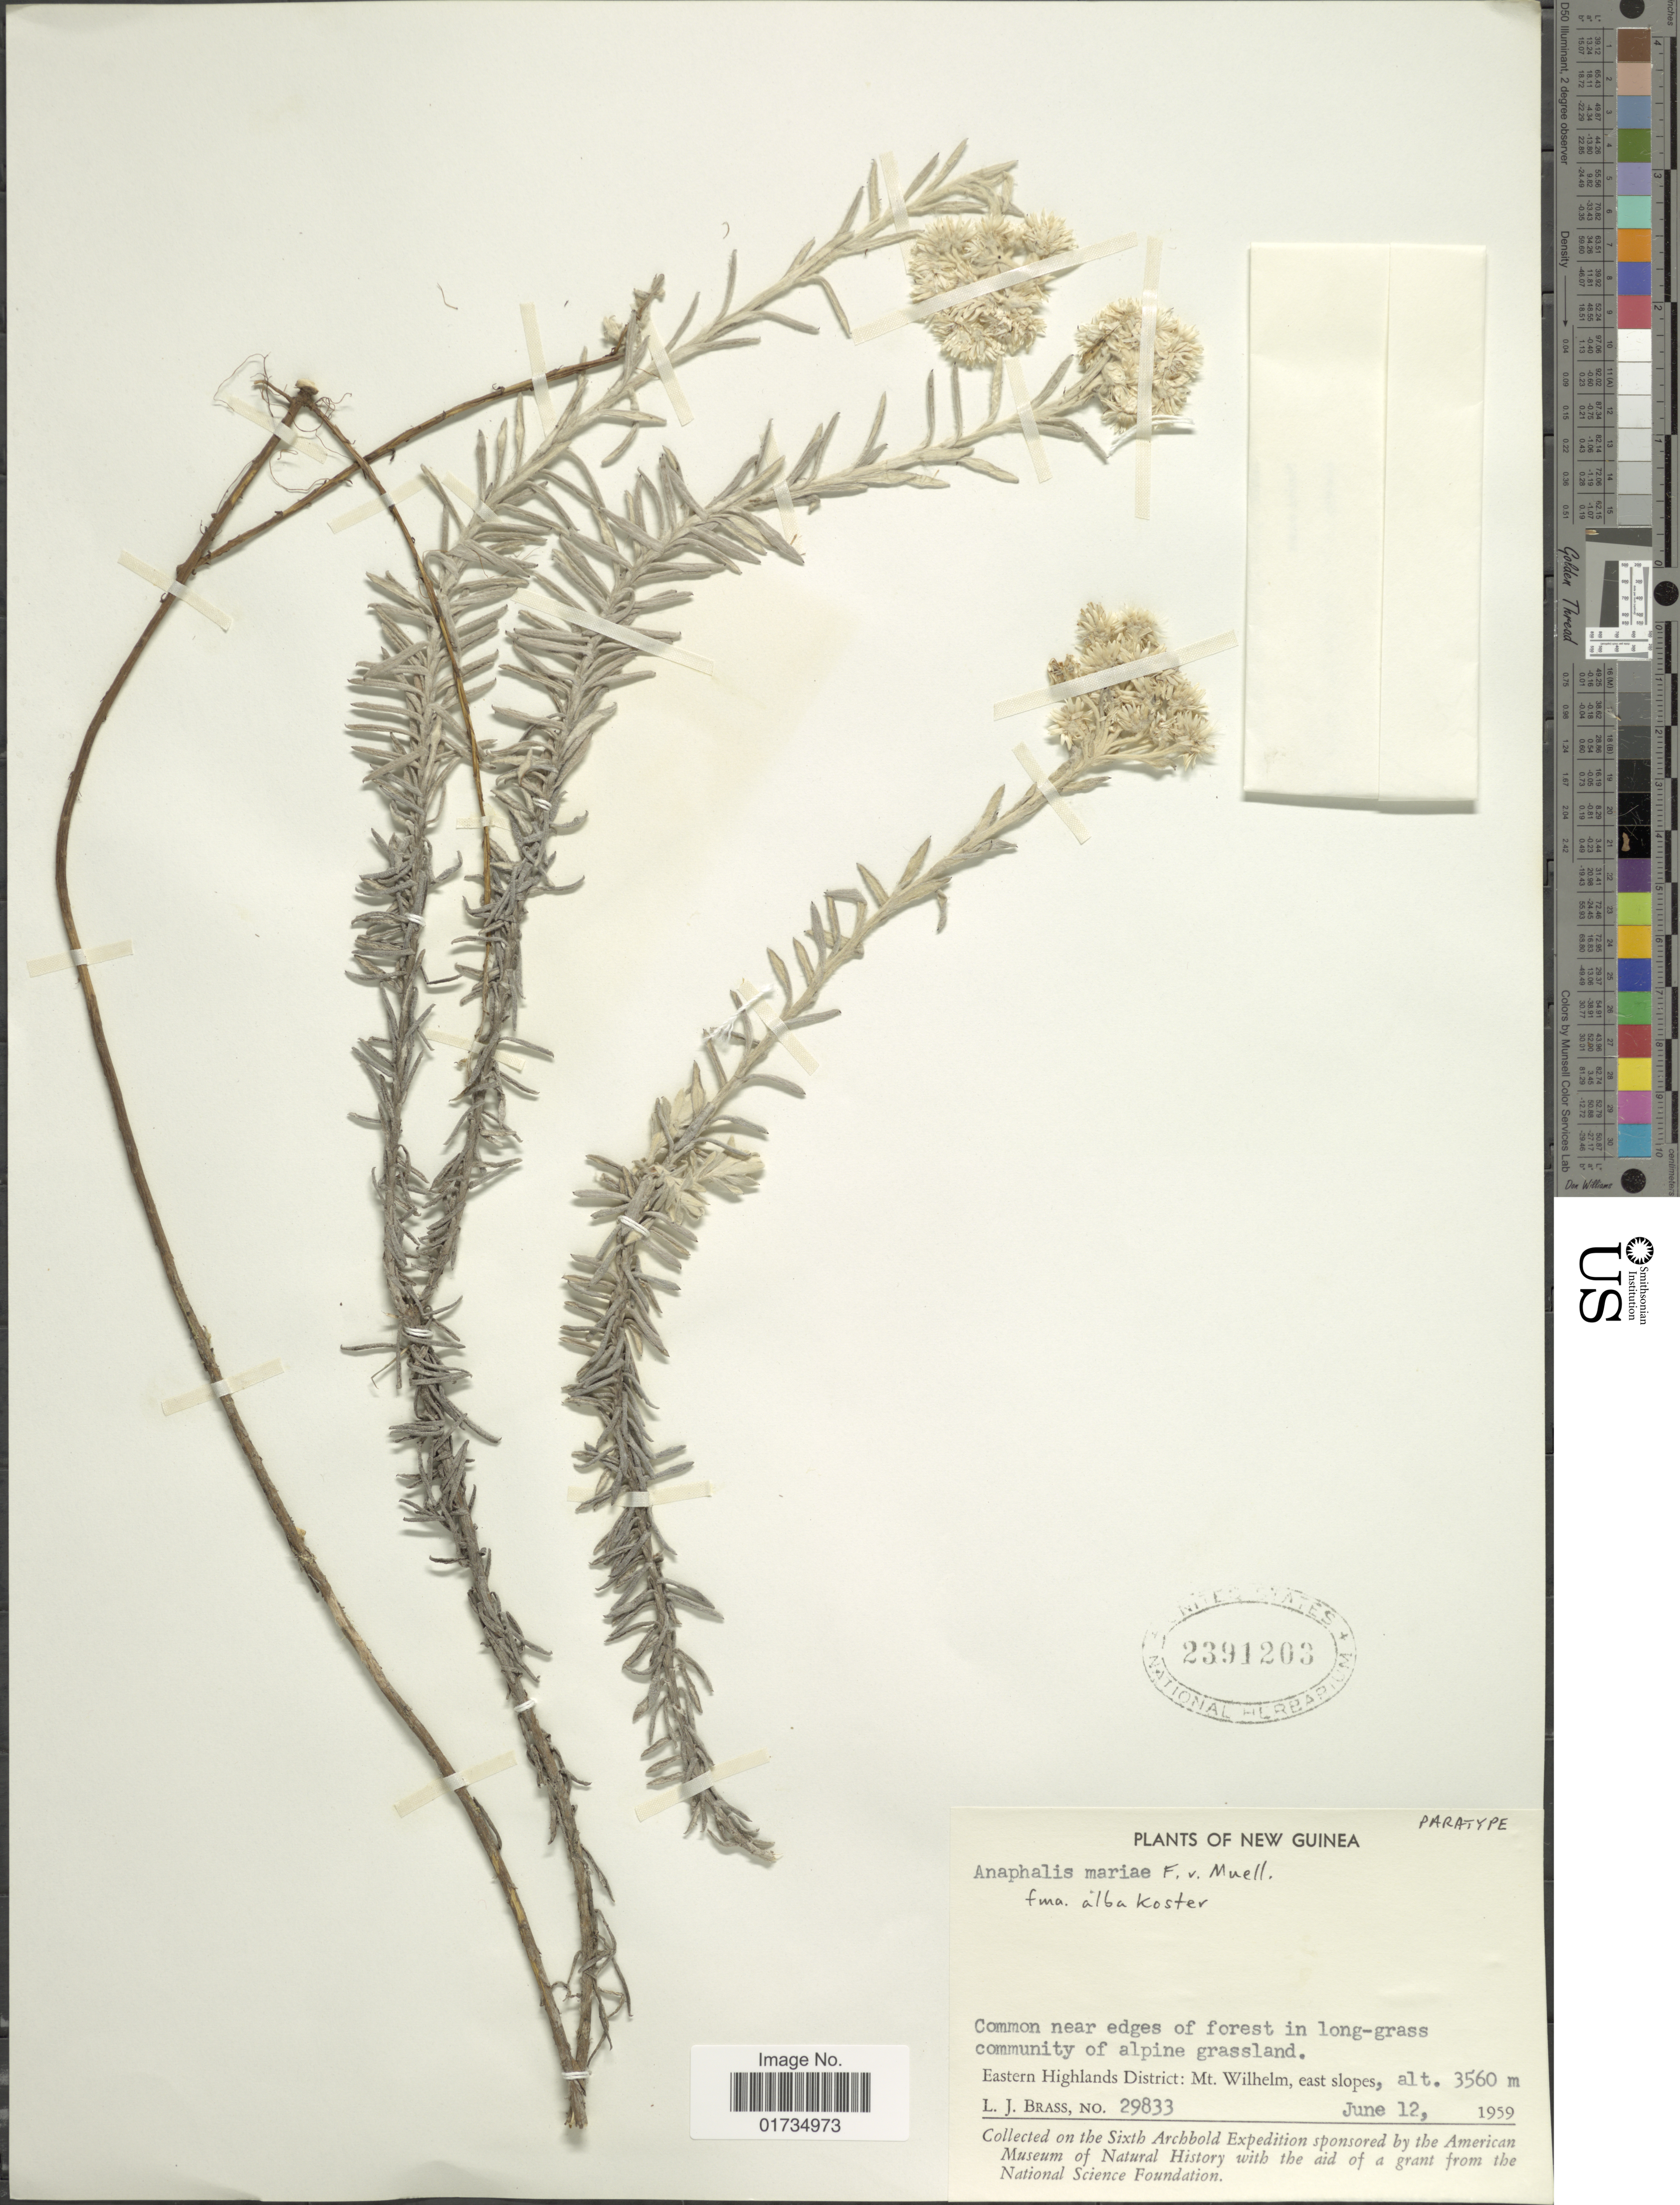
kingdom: Plantae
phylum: Tracheophyta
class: Magnoliopsida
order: Asterales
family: Asteraceae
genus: Anaphalis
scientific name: Anaphalis mariae f. alba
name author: J. Kost.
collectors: L. J. Brass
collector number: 29833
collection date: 1959-06-12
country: Papua New Guinea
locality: New Guinea. Eastern Highlands District: Mt. Michael, east slopes. Common near edges of forest in long-grass community of alpine grassland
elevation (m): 3560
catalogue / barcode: US 2391203